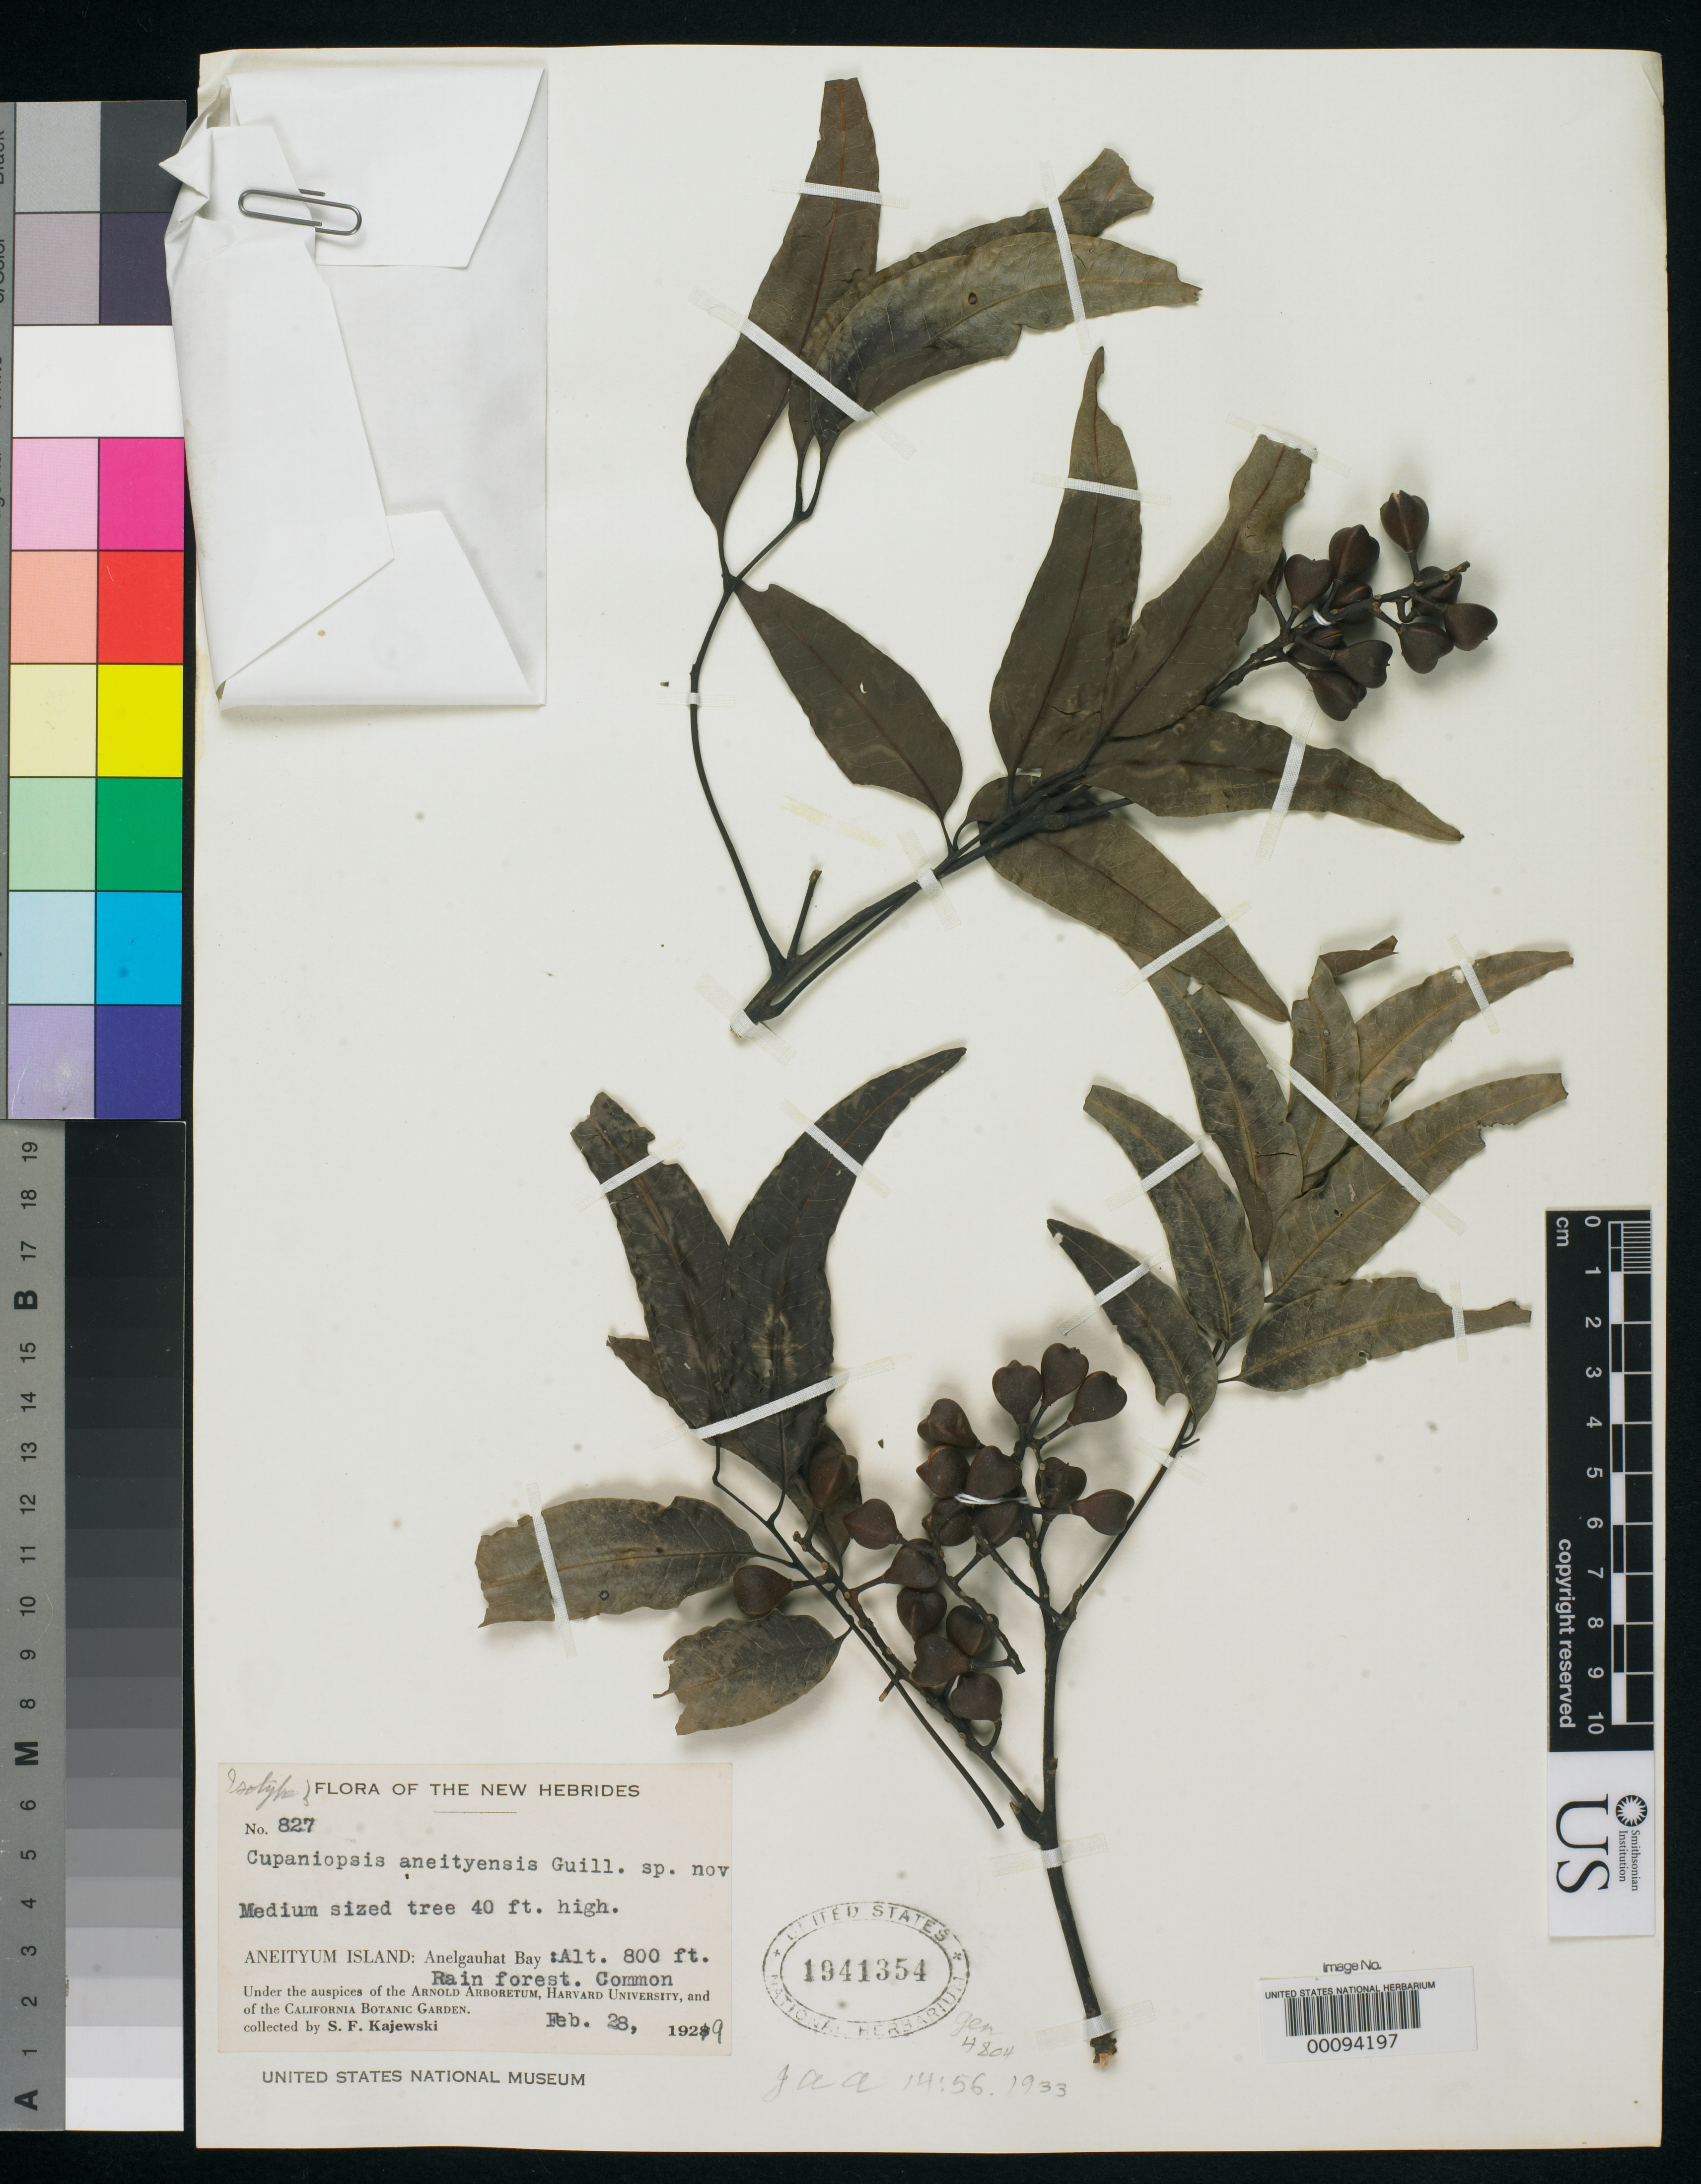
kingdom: Plantae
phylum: Tracheophyta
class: Magnoliopsida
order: Sapindales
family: Sapindaceae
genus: Cupaniopsis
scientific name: Cupaniopsis aneityensis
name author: Guillaumin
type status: Isotype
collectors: S. Kajewski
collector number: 827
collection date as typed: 28 Feb 1929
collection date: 1929-02-28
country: Vanuatu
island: Anatom [Aneityum]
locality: Anelgauhat bay.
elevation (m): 244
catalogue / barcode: US 1941354